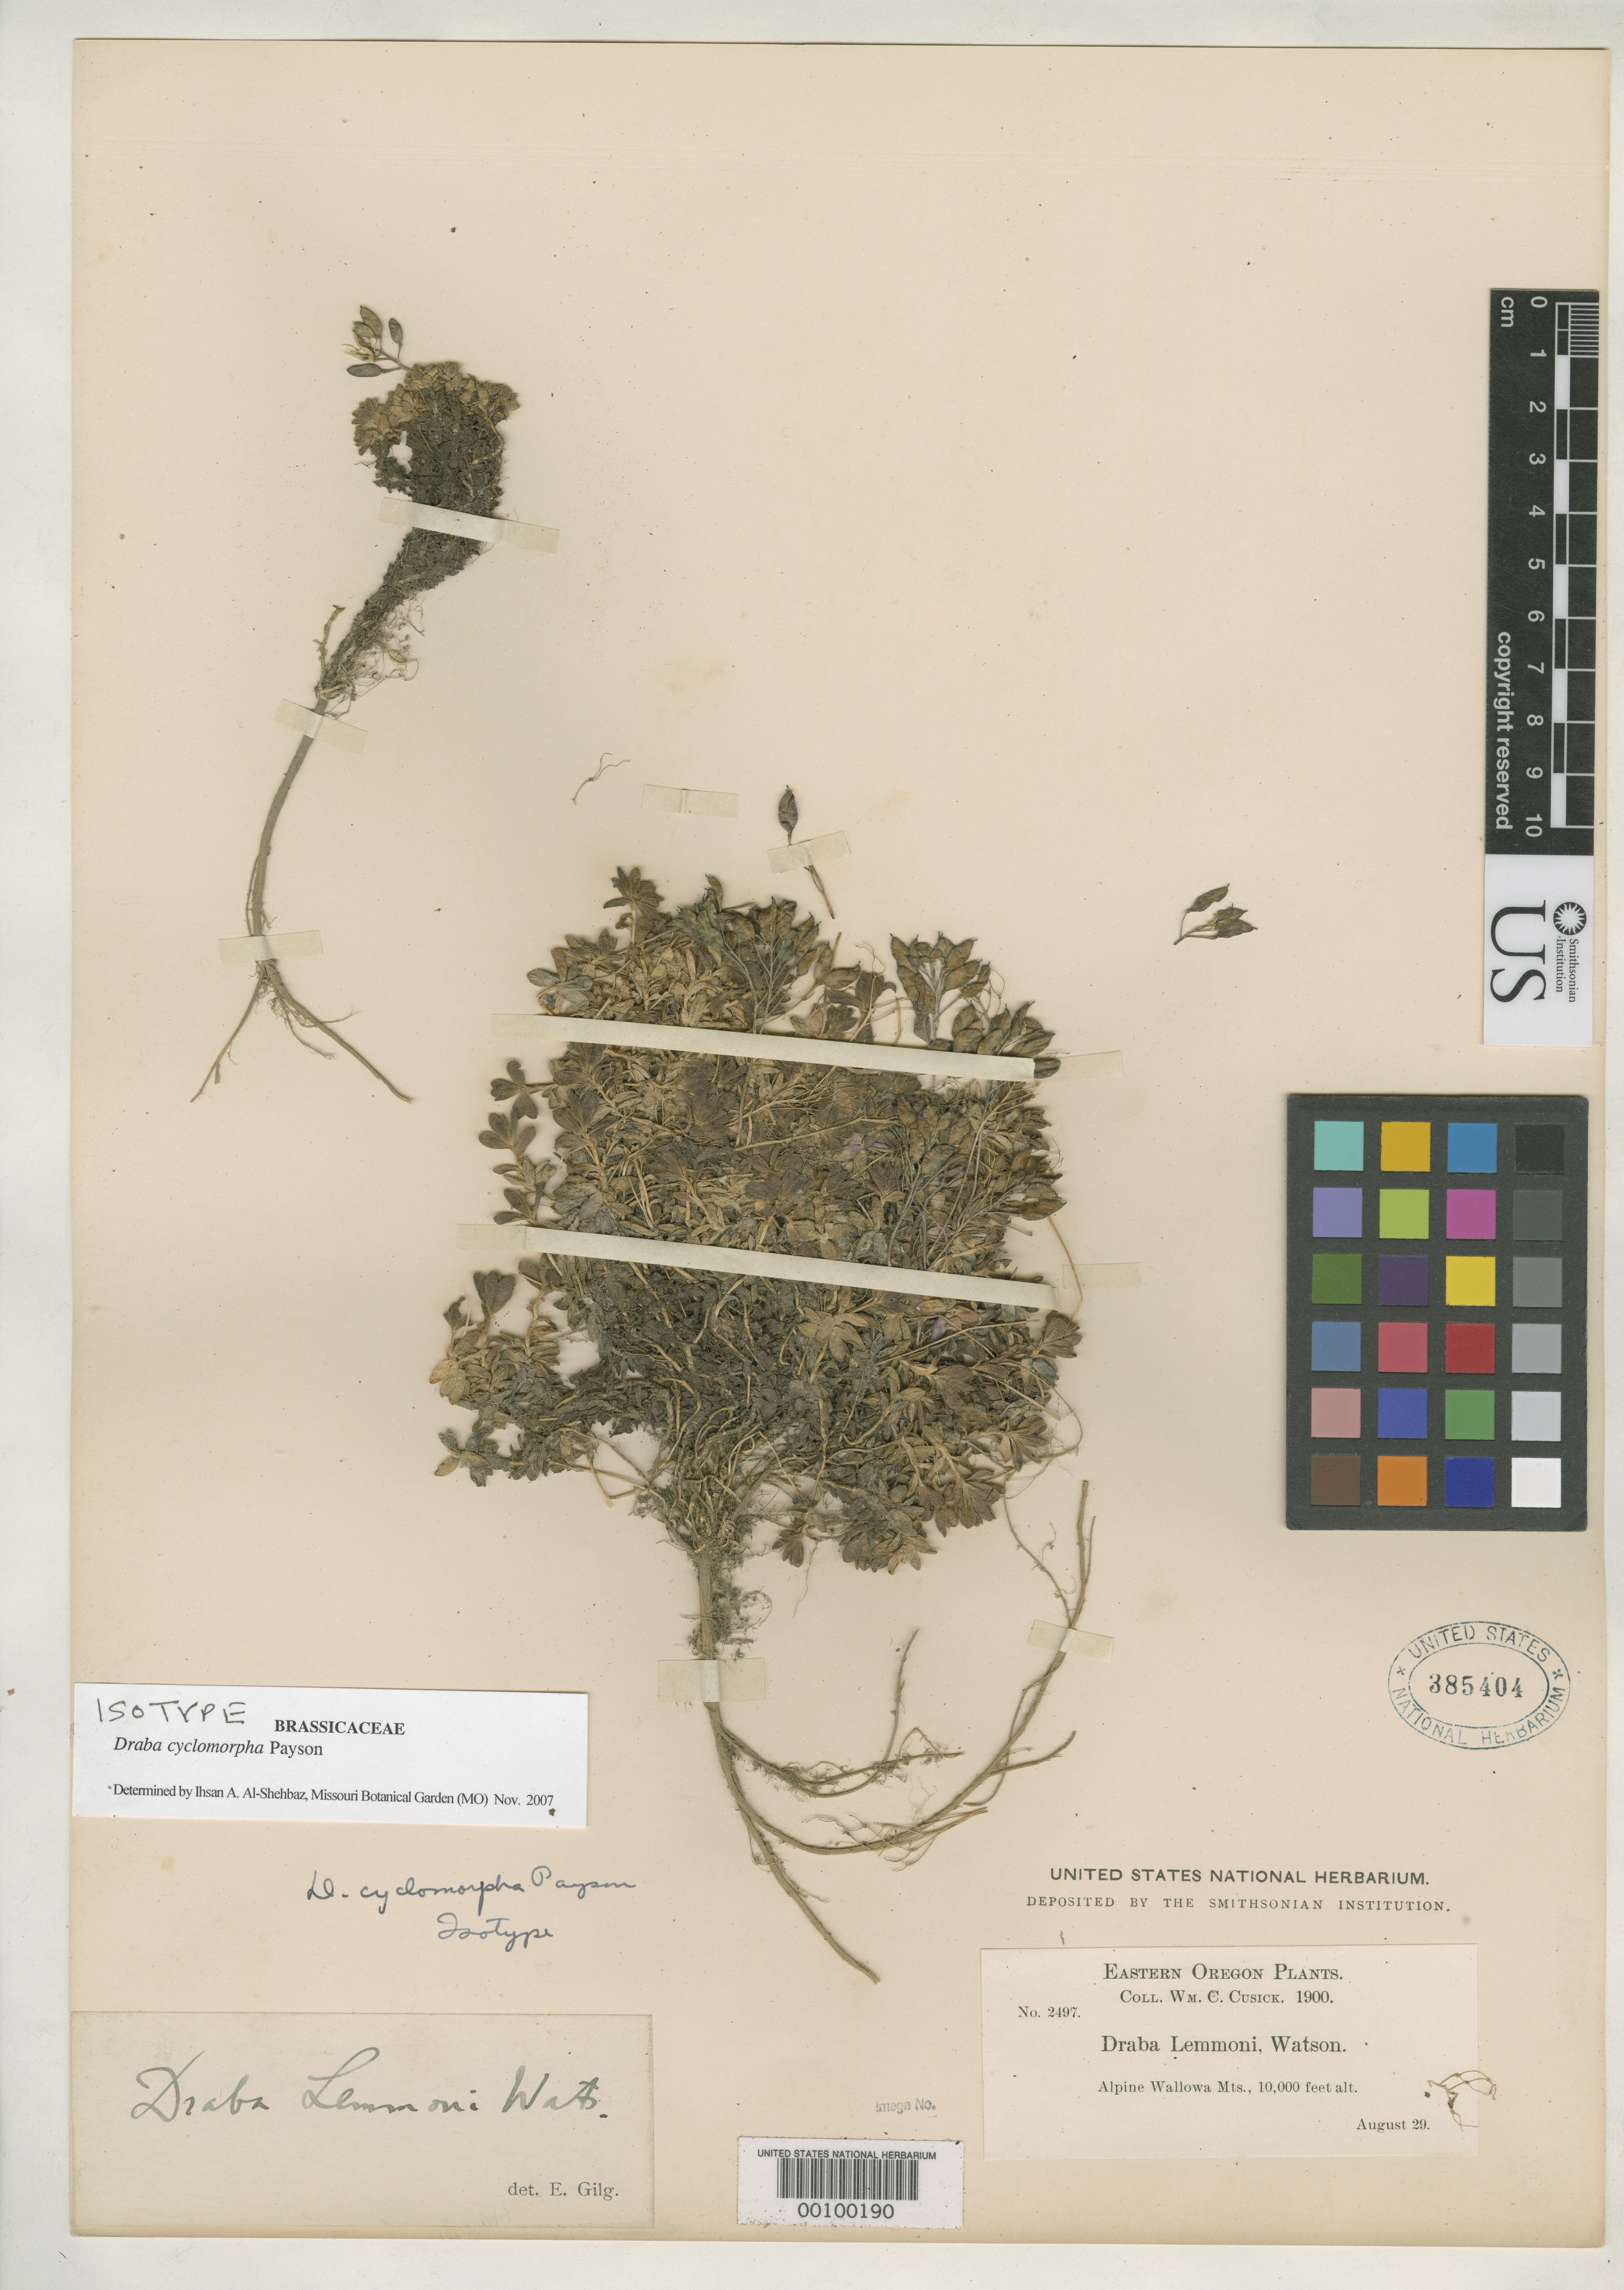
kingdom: Plantae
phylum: Tracheophyta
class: Magnoliopsida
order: Brassicales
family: Brassicaceae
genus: Draba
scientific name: Draba cyclomorpha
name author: Payson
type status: Isotype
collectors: W. C. Cusick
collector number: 2497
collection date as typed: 29 Aug 1900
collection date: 1900-08-29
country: United States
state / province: Oregon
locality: Alpine Wallowa Mts.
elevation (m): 3048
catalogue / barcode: US 385404